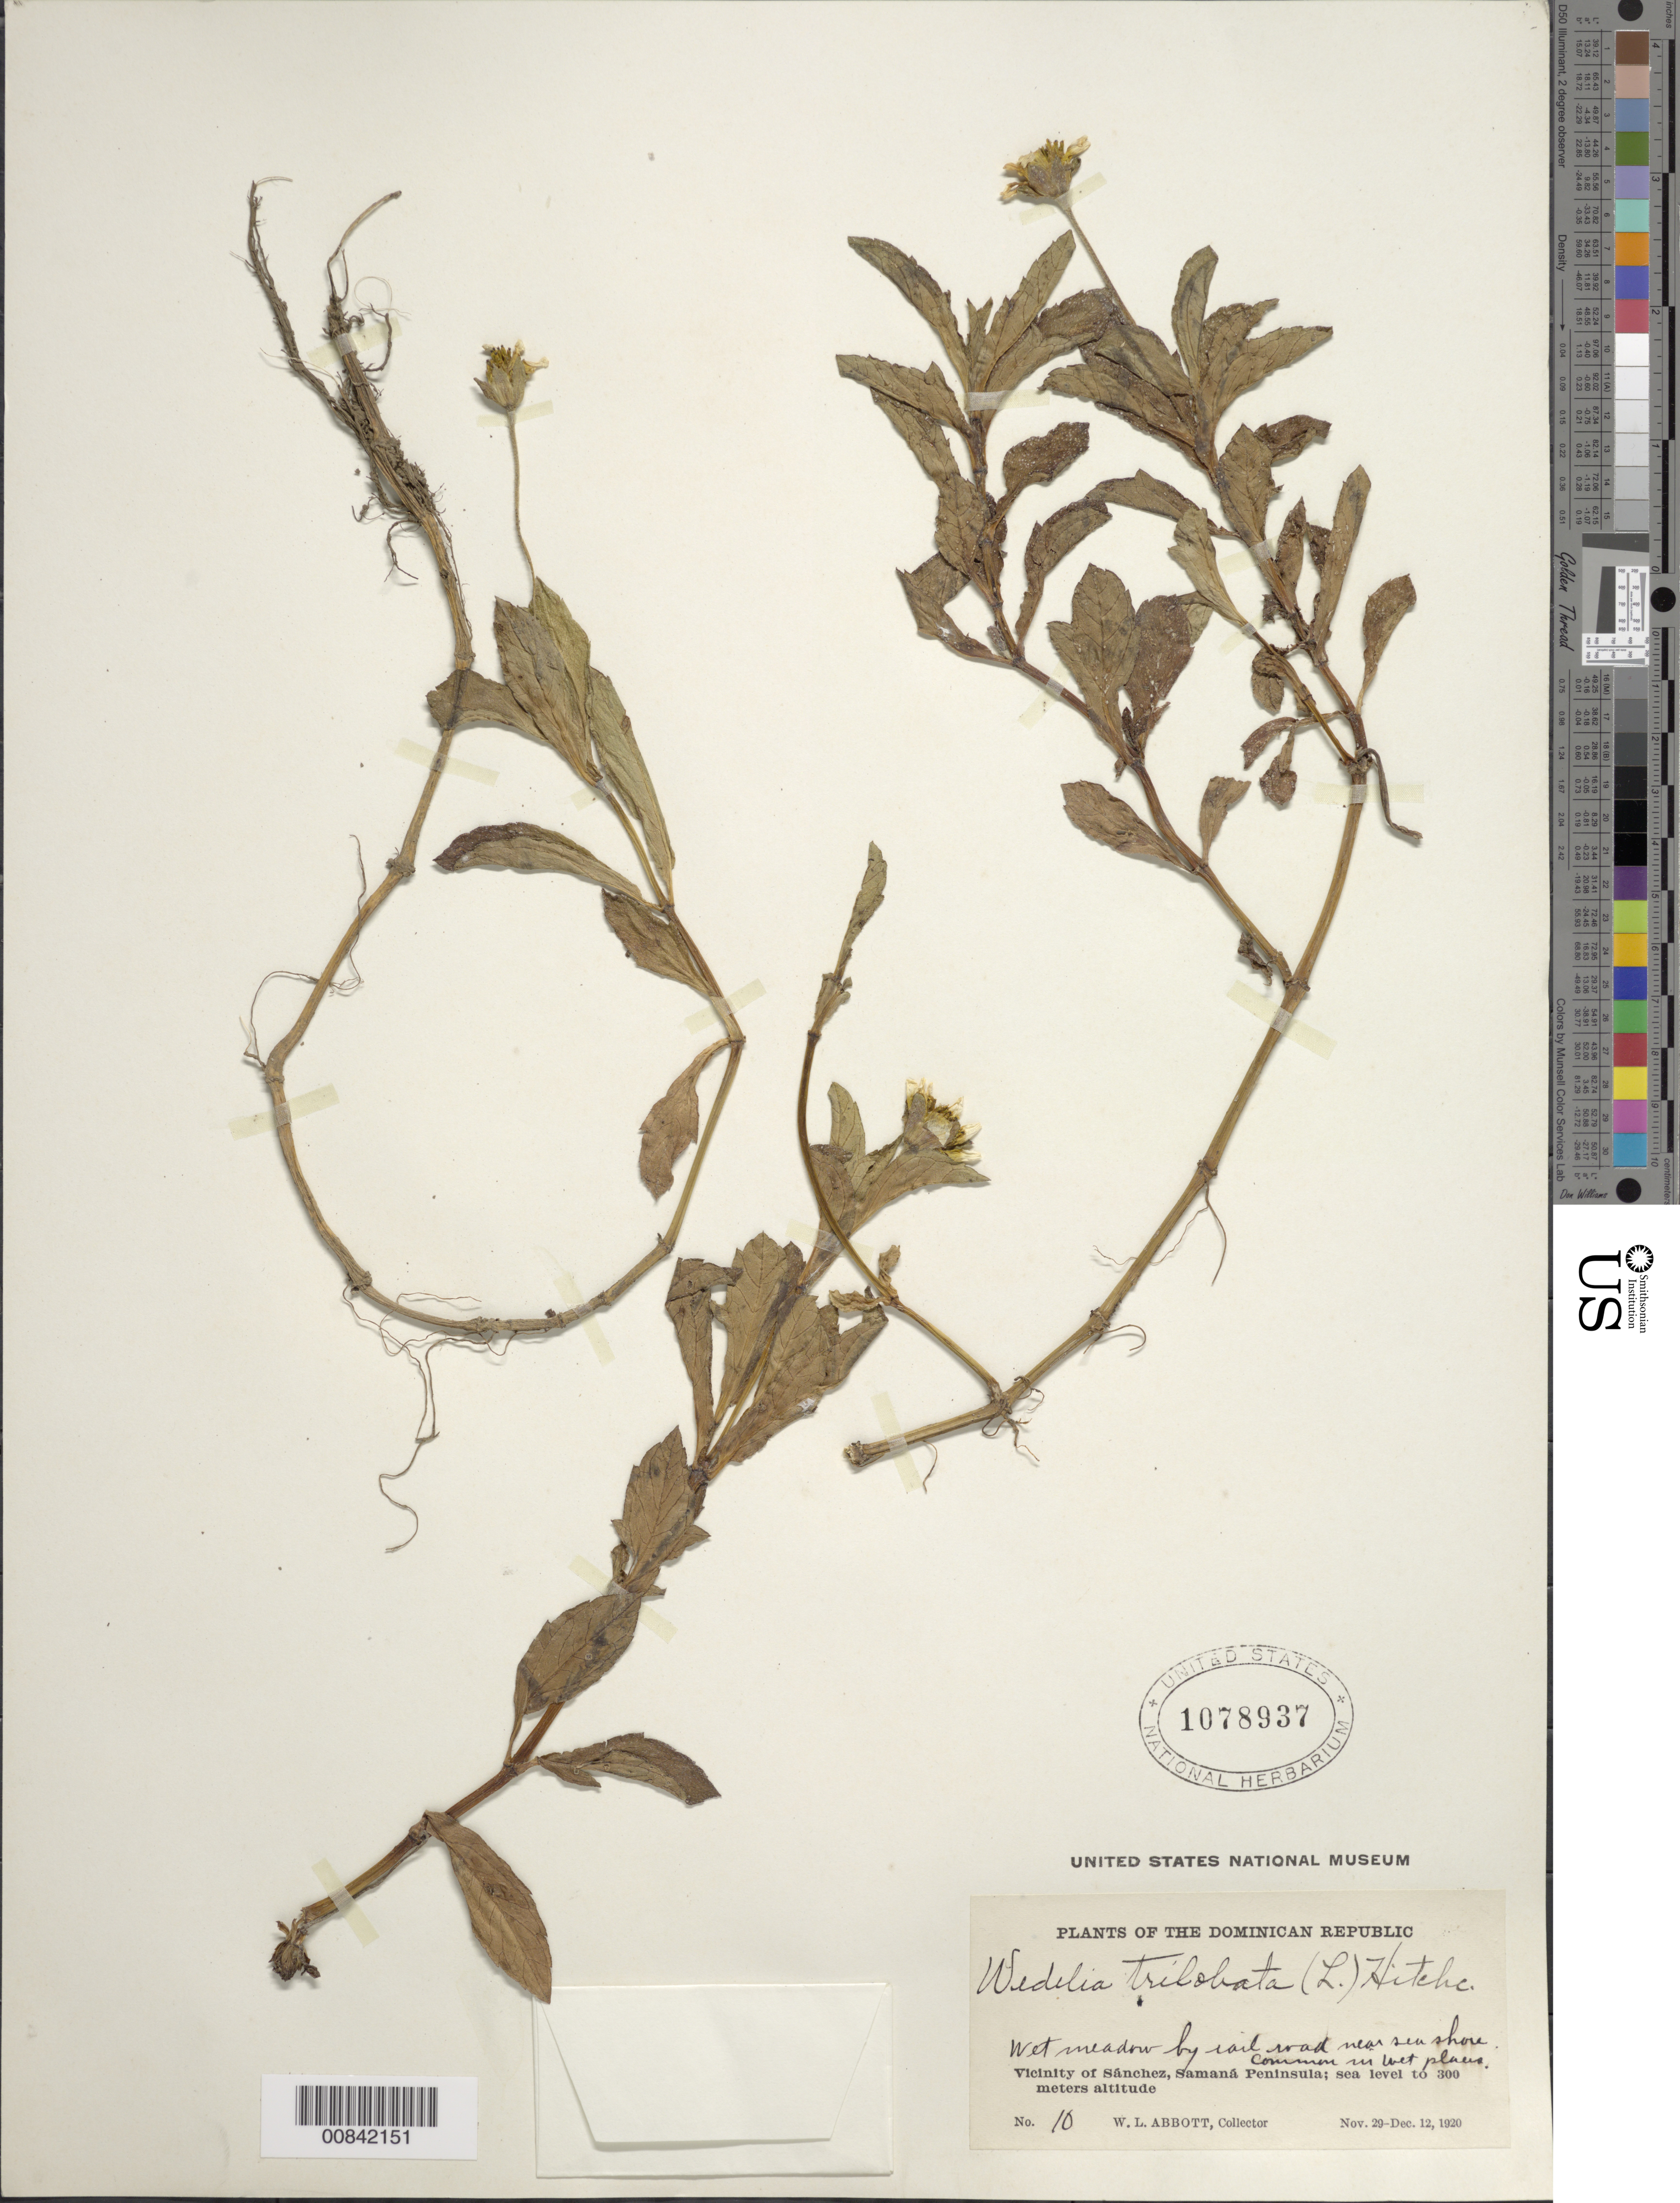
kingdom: Plantae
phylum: Tracheophyta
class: Magnoliopsida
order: Asterales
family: Asteraceae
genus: Sphagneticola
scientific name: Sphagneticola trilobata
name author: (L.) Pruski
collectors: W. L. Abbott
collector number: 10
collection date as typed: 29 Nov 1920 to 12 Dec 1920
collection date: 1920-11-29/1920-12-12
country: Dominican Republic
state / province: Samana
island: Hispaniola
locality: Vicinity of Sánchez, Samaná Peninsula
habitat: Wet meadow by railroad near seashore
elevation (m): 0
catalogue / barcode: US 1078937